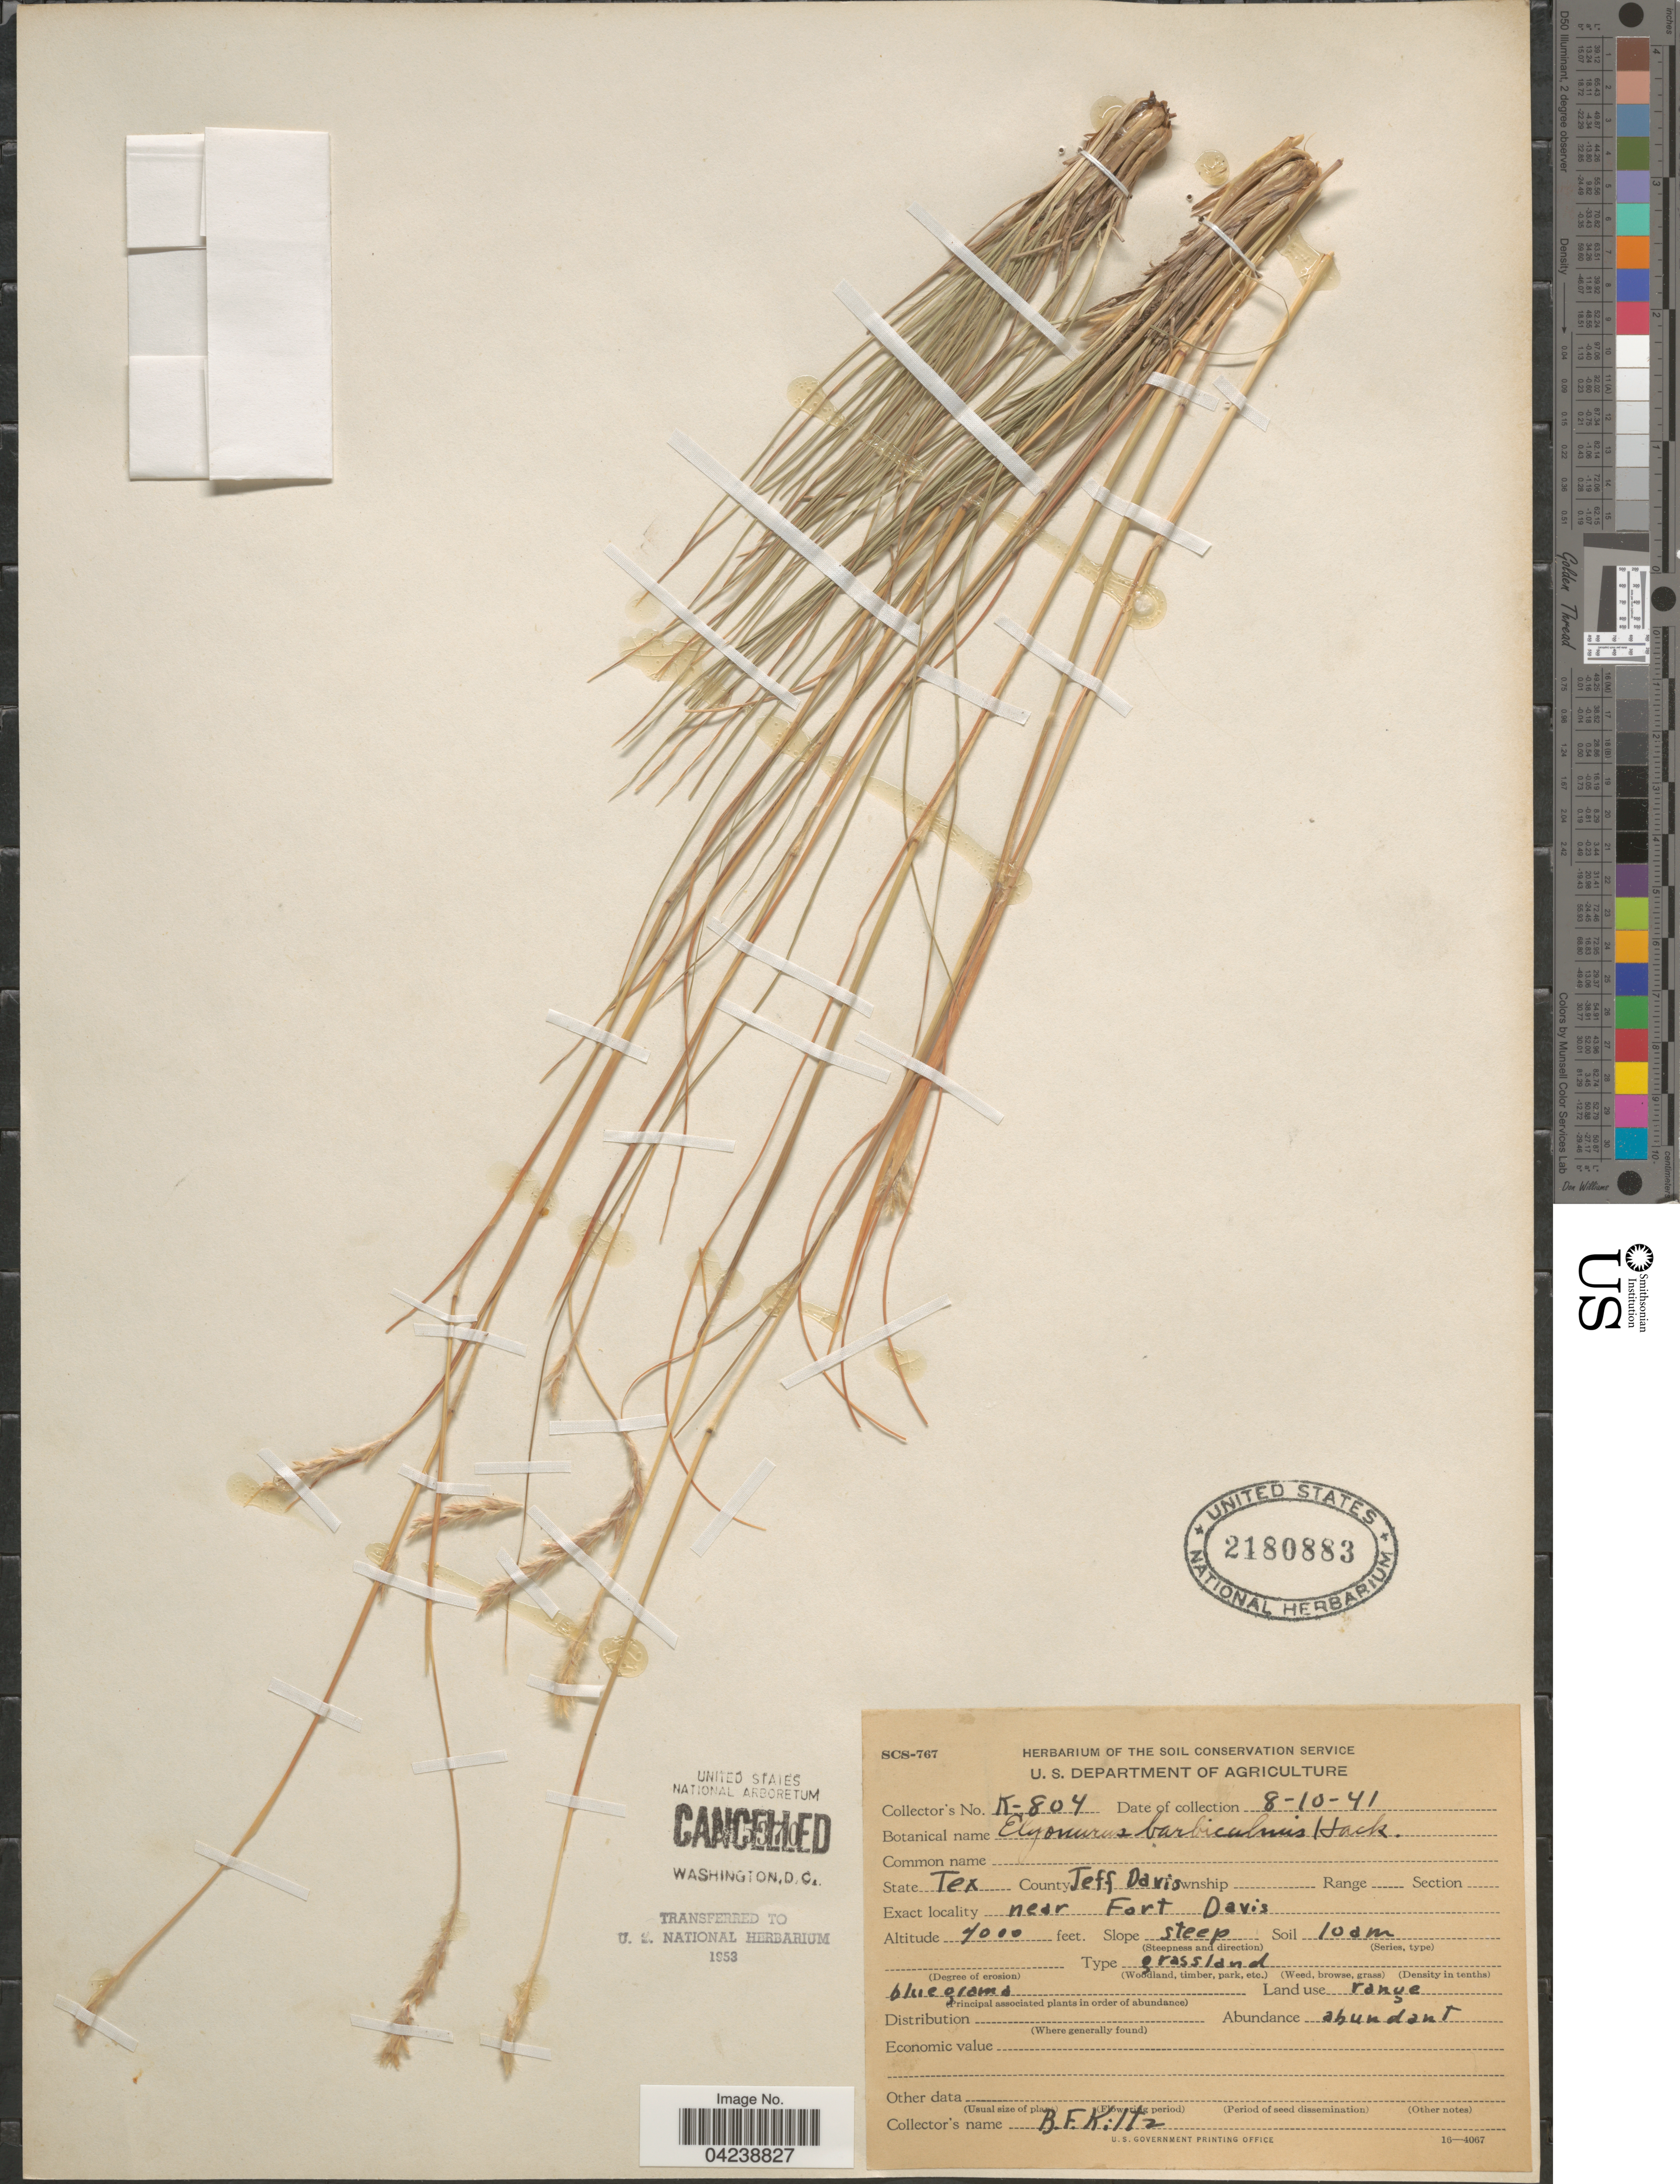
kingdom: Plantae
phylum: Tracheophyta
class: Liliopsida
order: Poales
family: Poaceae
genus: Elionurus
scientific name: Elionurus barbiculmis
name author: Hack. in A. DC.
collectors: B. Kiltz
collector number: K-804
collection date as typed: Transcribed d/m/y: 10/8/41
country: United States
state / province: Texas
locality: County Jeff Davis. Near Fort Davis.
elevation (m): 1219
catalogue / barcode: US 2180883